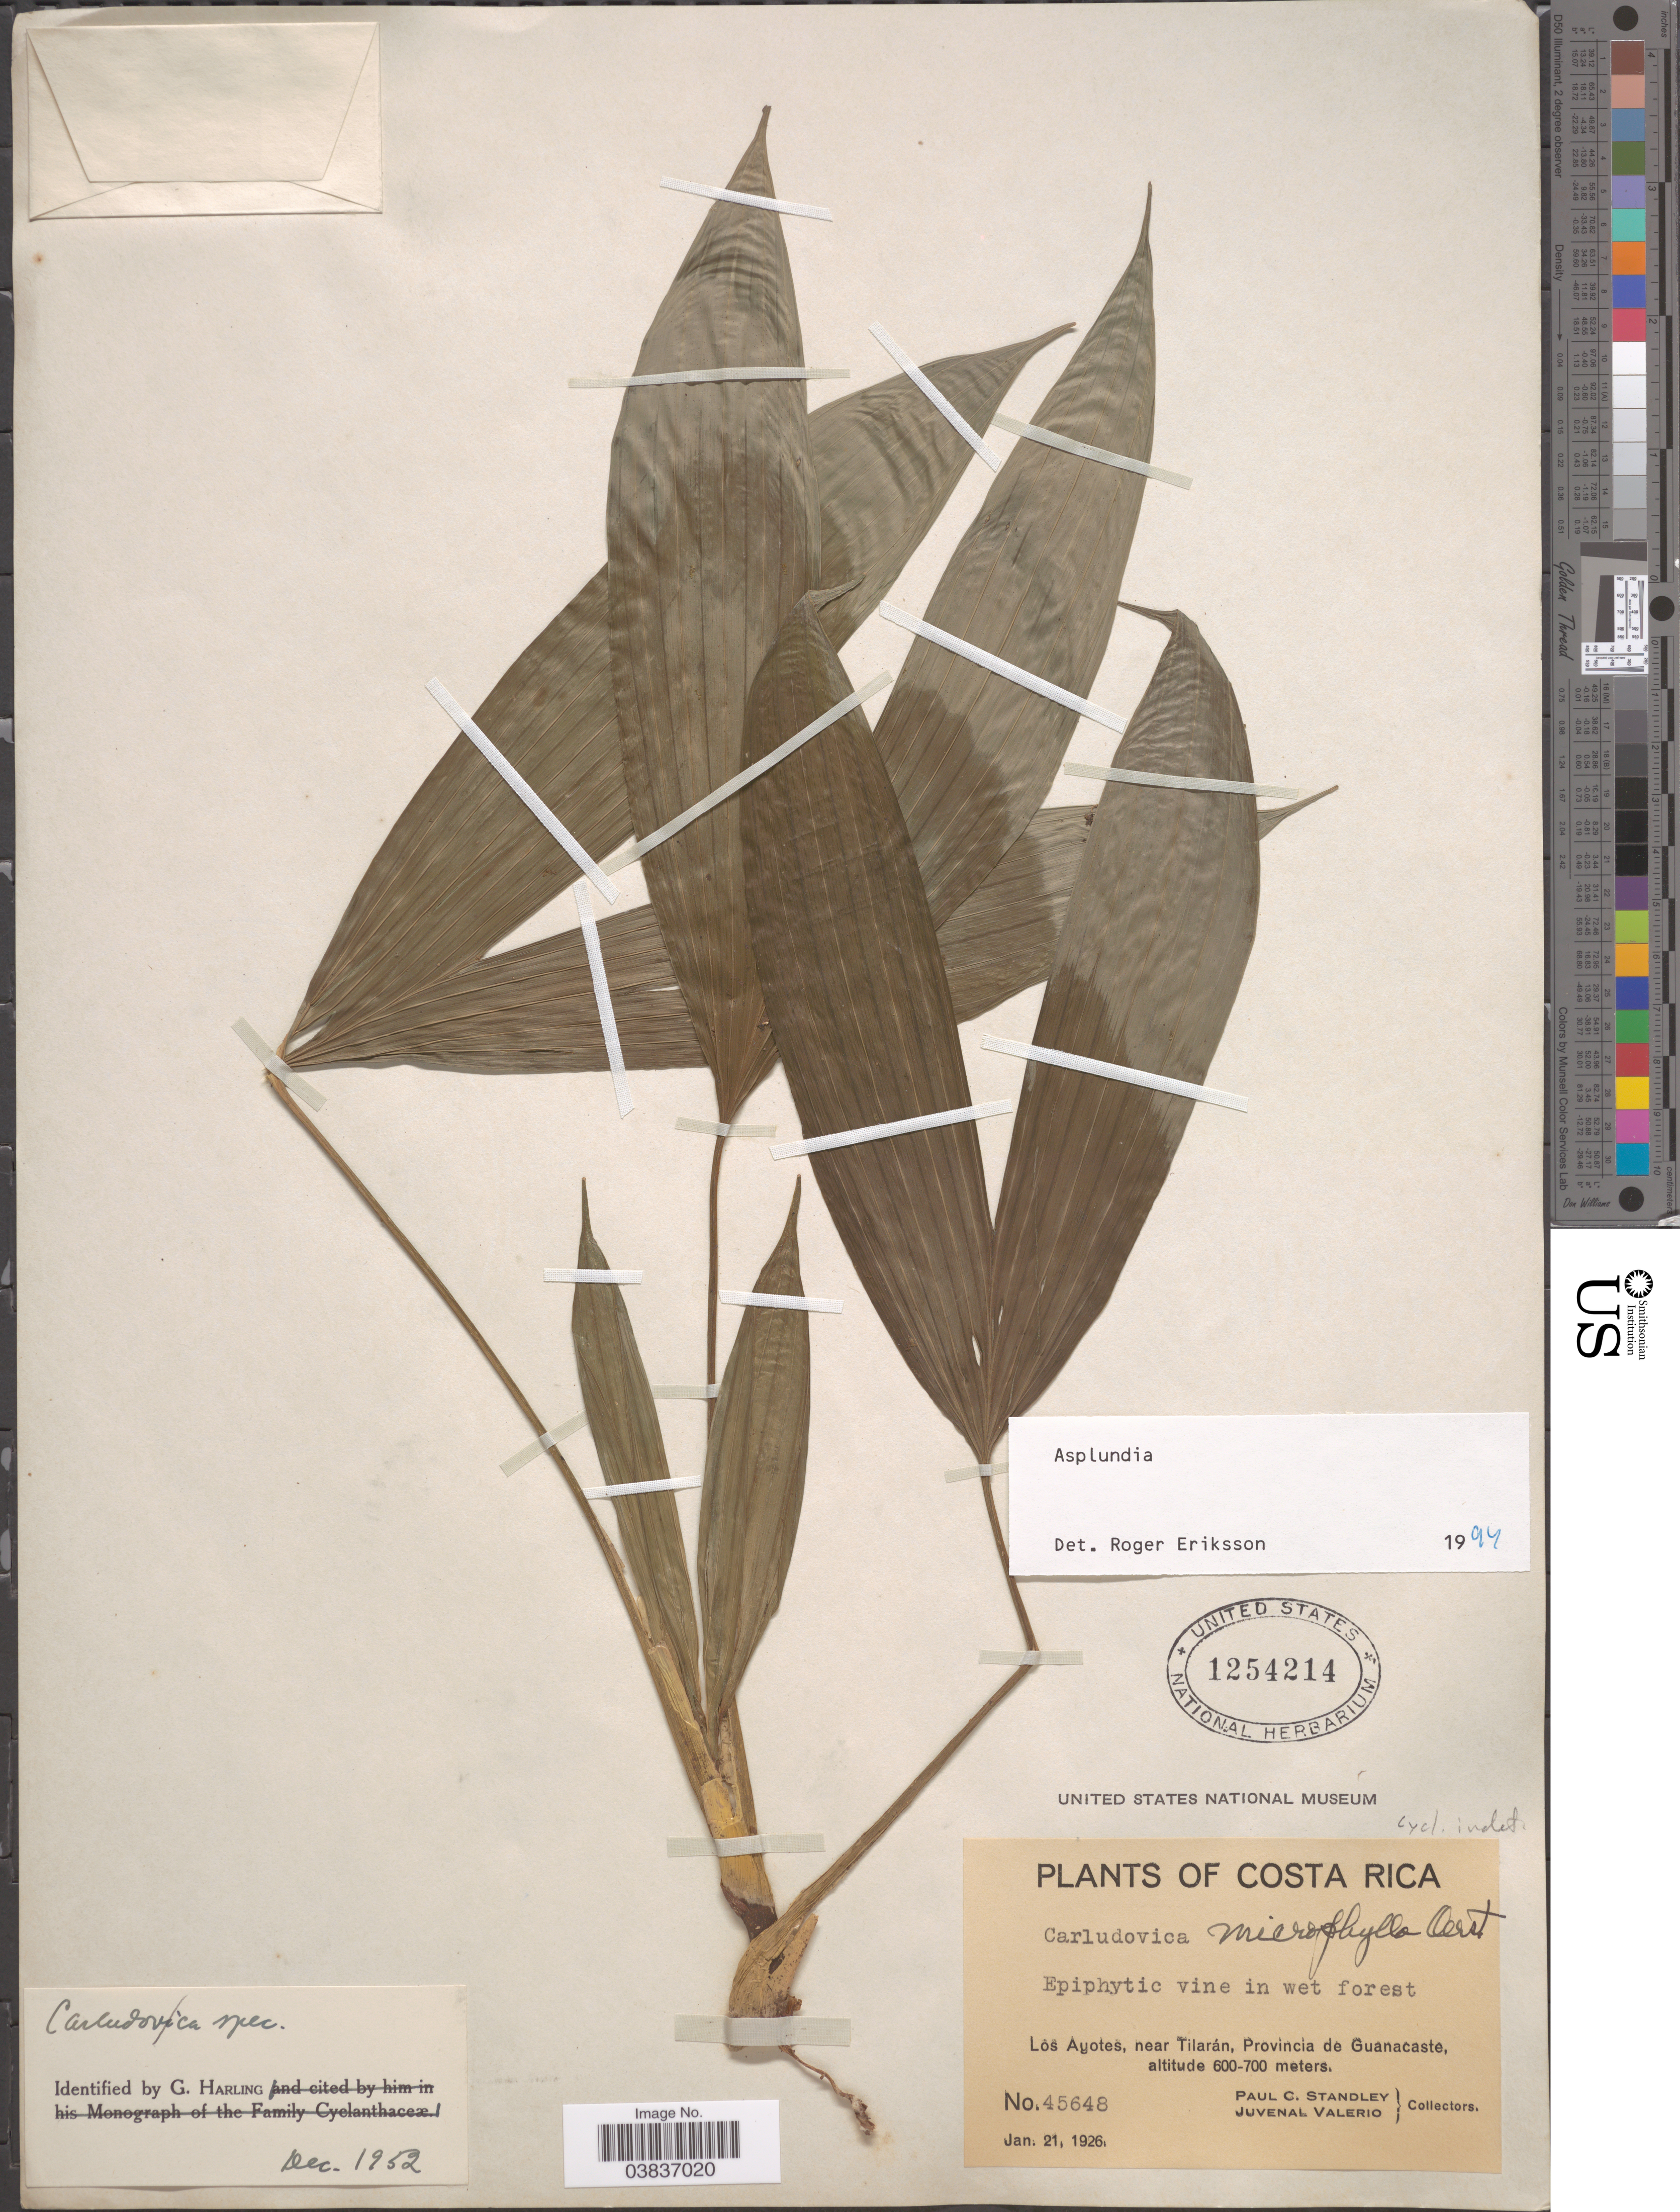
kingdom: Plantae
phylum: Tracheophyta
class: Liliopsida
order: Pandanales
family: Cyclanthaceae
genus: Asplundia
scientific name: Asplundia sp.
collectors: P. C. Standley & J. Valerio R.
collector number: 45648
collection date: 1926-01-21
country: Costa Rica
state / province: Guanacaste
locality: Los Ayotes, near Tilarán.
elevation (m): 600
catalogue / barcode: US 1254214